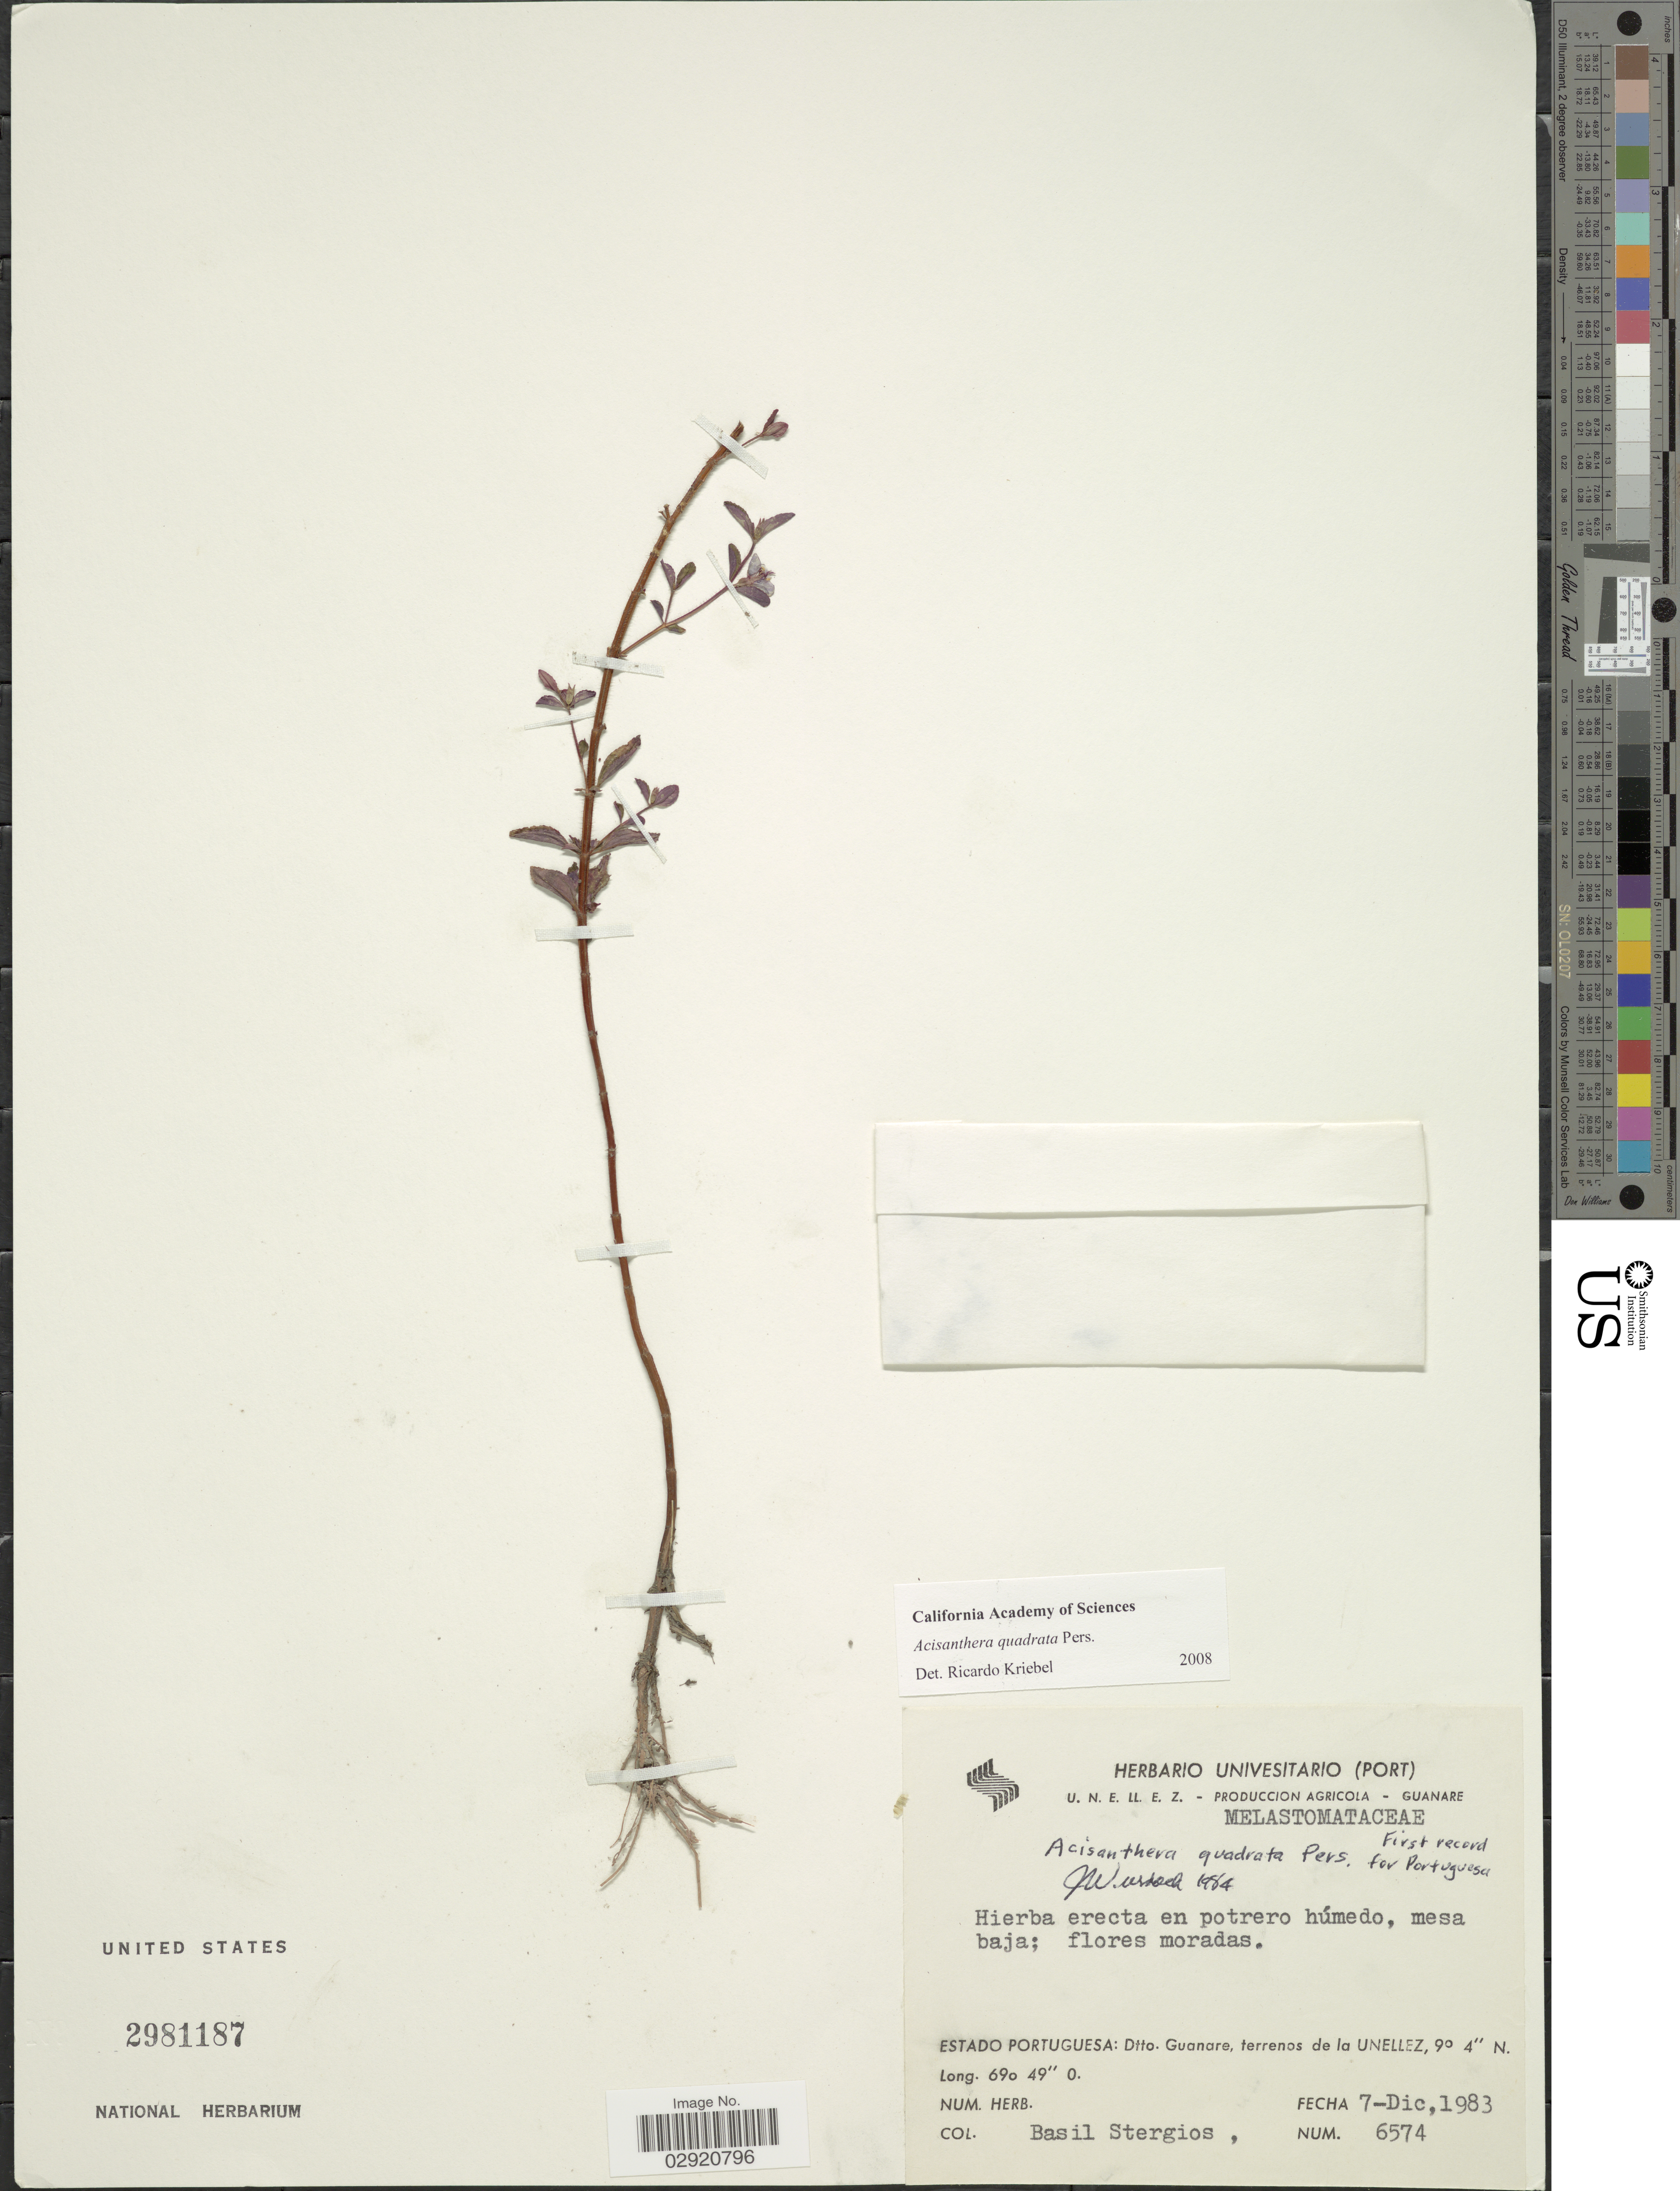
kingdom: Plantae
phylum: Tracheophyta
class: Magnoliopsida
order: Myrtales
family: Melastomataceae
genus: Acisanthera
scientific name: Acisanthera erecta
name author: Gleason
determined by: Nunes da Silva, Diego, (RB), Jardim Botanico do Rio de Janeiro - Herbario (BRAZIL)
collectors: B. G. Stergios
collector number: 6574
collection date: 1983-12-07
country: Venezuela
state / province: Portuguesa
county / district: Guanare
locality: Terrenos de la UNELLEZ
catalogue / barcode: US 2981187